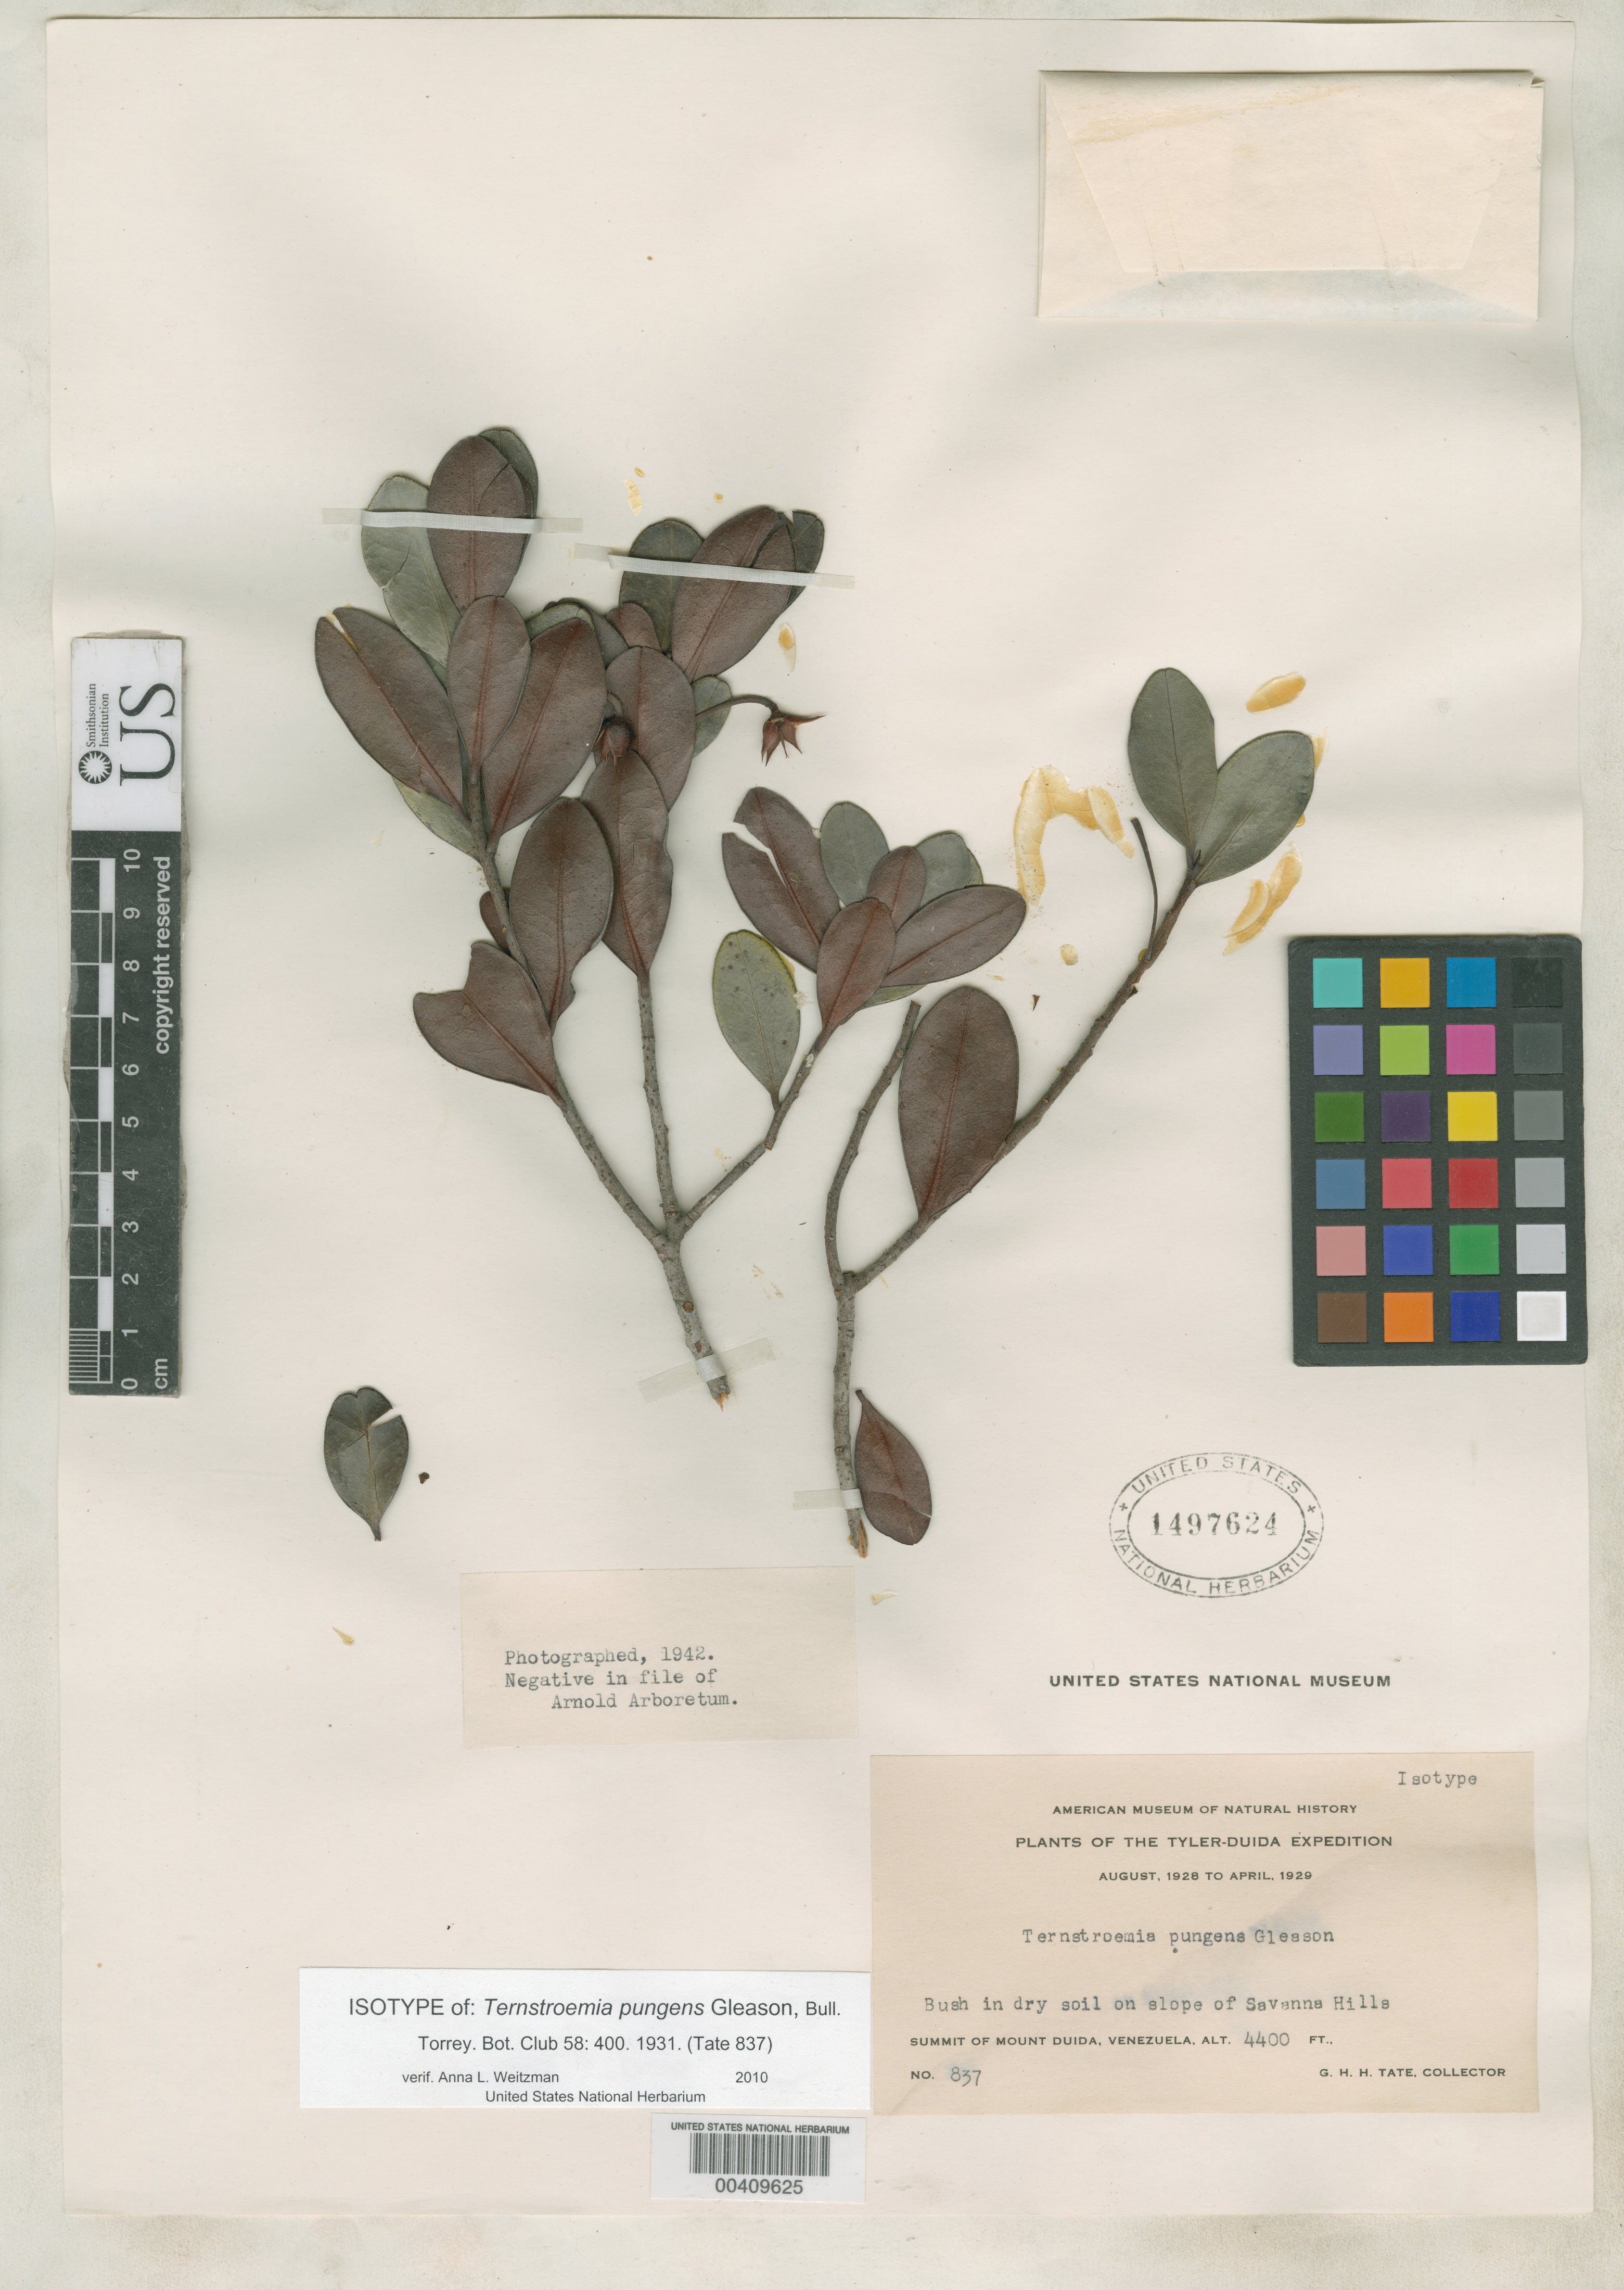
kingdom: Plantae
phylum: Tracheophyta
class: Magnoliopsida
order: Ericales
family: Pentaphylacaceae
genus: Ternstroemia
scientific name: Ternstroemia pungens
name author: Gleason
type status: Isotype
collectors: G. H. H.Tate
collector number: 837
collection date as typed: Aug 1928 to -- Apr 1929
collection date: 1928-08/1929-04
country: Venezuela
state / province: Amazonas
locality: Summit of Mount Duida, slope of Savanna Hills.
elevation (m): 1341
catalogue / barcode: US 1497624